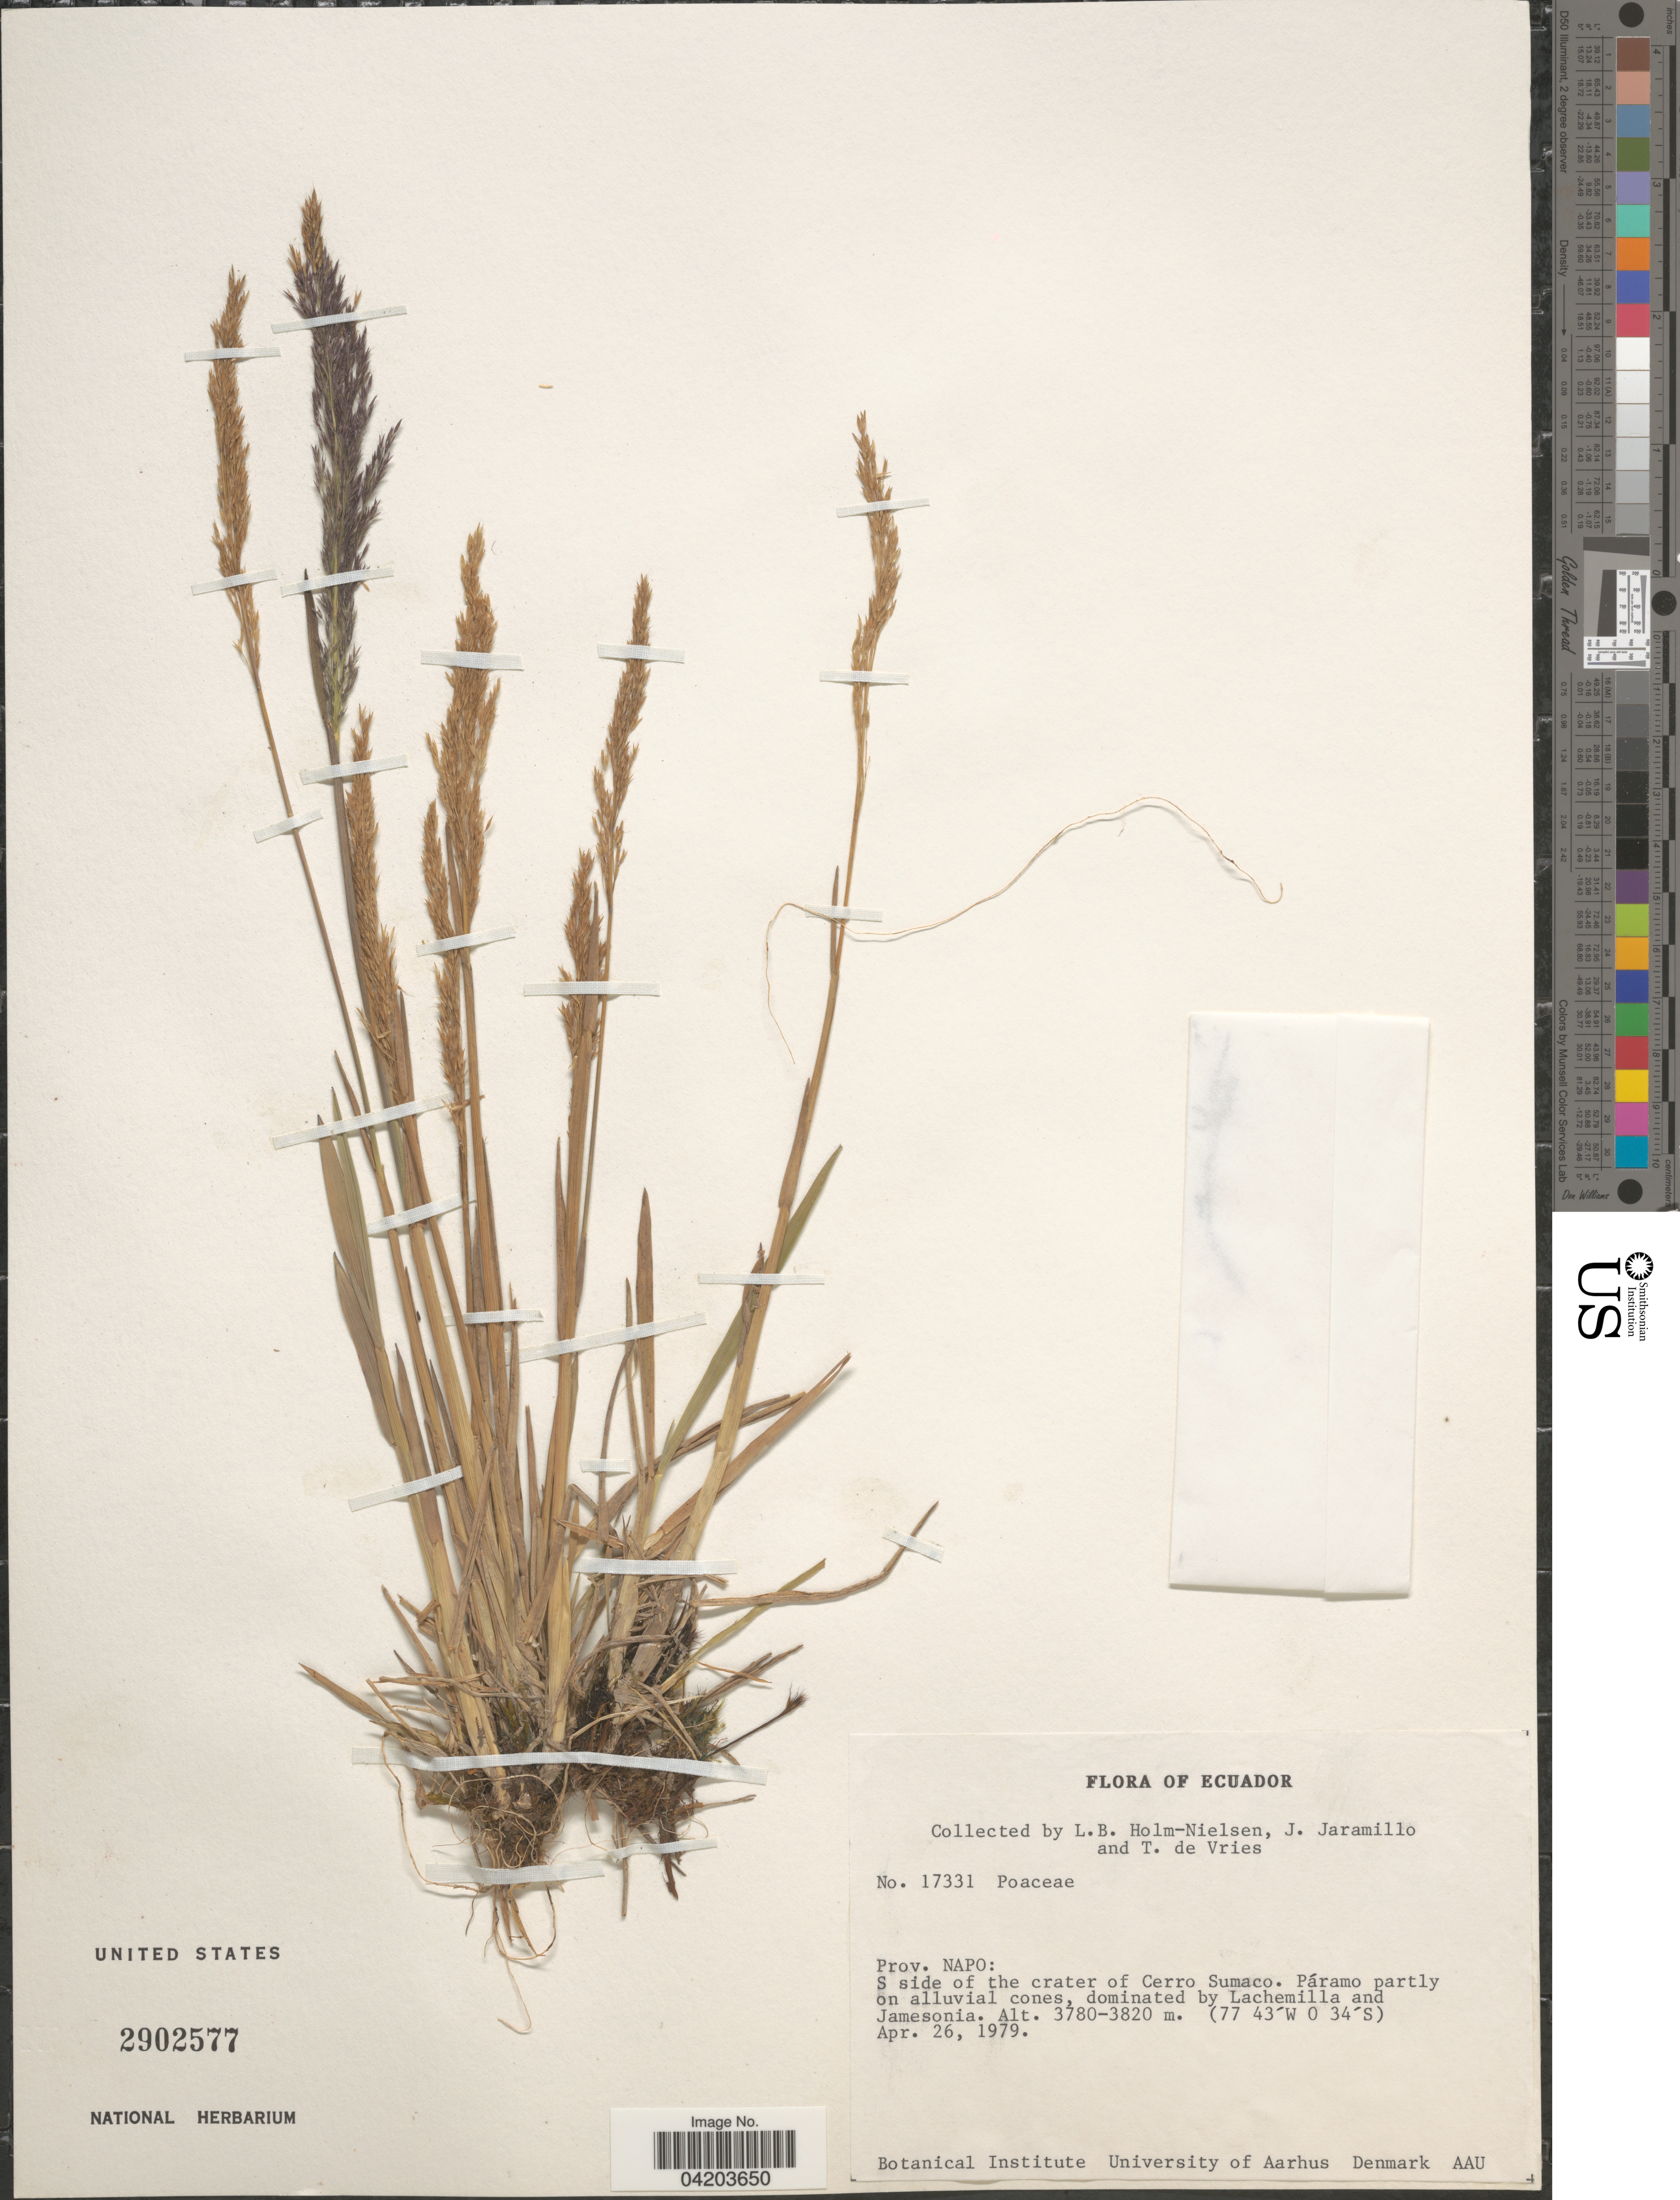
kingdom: Plantae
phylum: Tracheophyta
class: Liliopsida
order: Poales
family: Poaceae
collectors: L. B. Holm-Nielsen, J. Jaramillo & T. de Vries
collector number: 17331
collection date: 1979-04-26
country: Ecuador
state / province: Napo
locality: S side of the crater of Cerro Sumaco.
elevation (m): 3780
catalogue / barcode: US 2902577